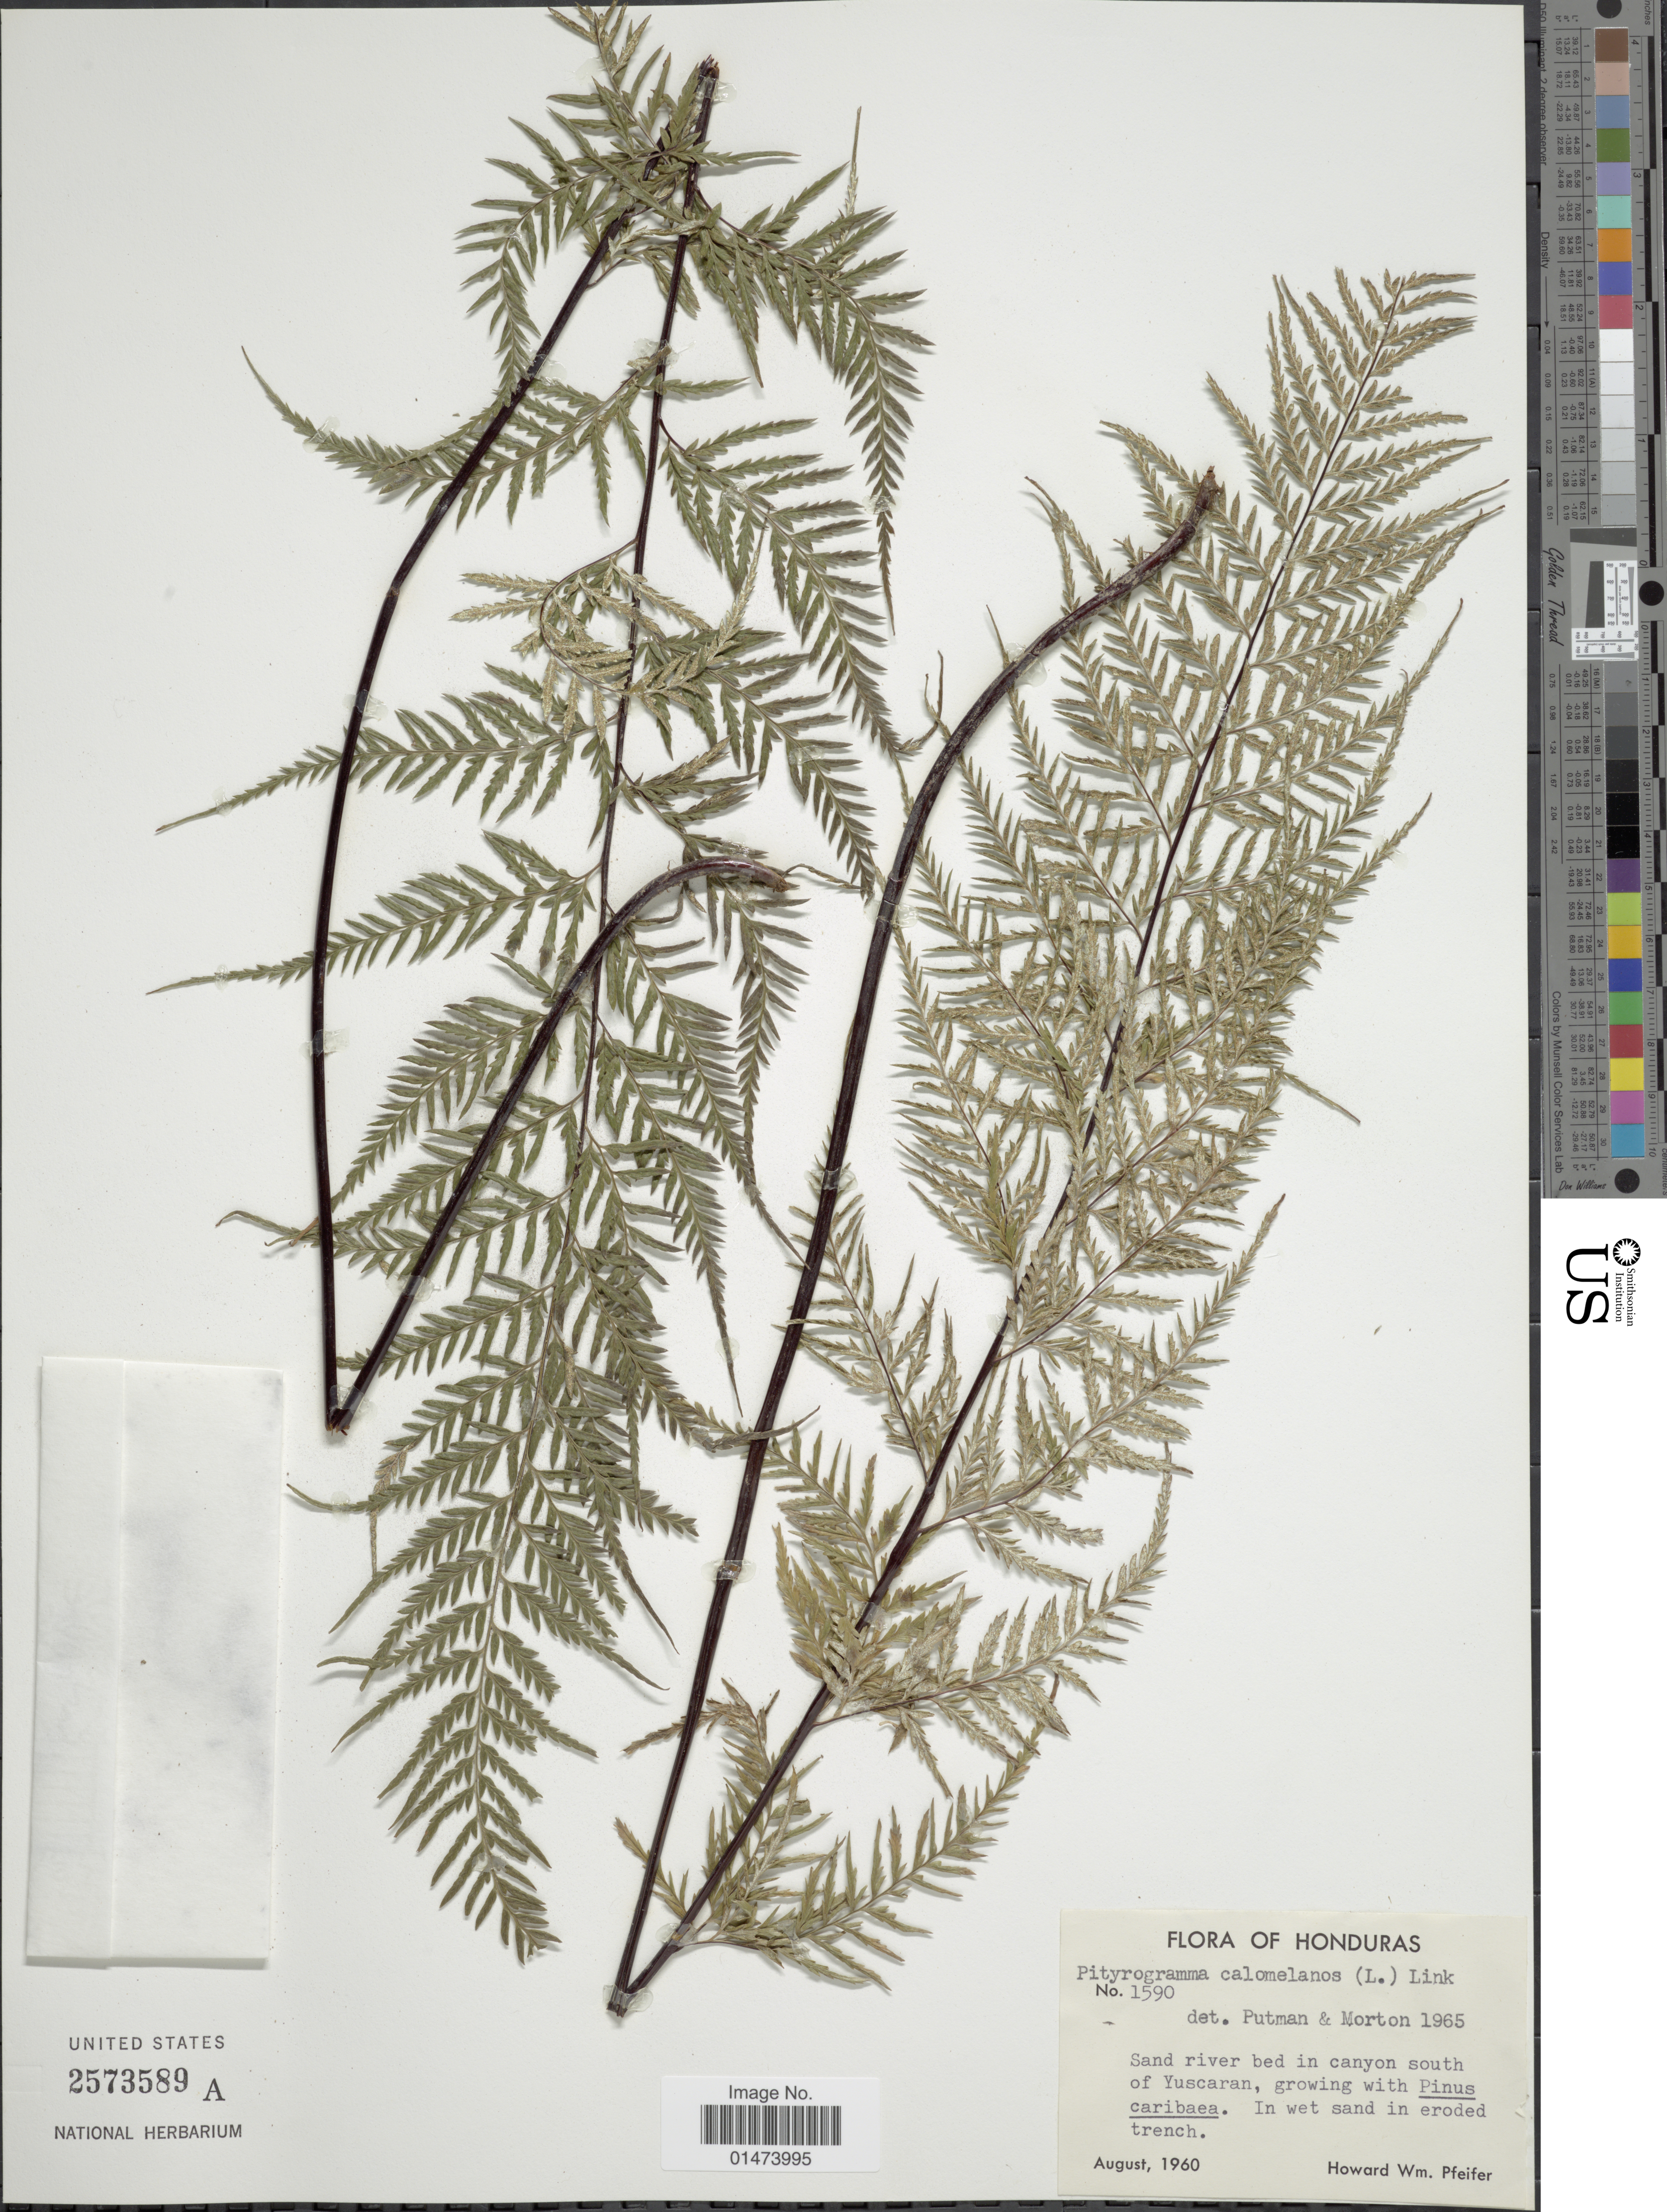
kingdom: Plantae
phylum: Tracheophyta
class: Polypodiopsida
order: Polypodiales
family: Pteridaceae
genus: Pityrogramma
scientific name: Pityrogramma calomelanos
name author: (L.) Link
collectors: H. W. Pfeifer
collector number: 1590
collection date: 1960-08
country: Belize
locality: Sand river bed in canyon south of Yuscaran, growing with Pinus Caribaea In wet sand in eroded trench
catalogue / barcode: US 2573589